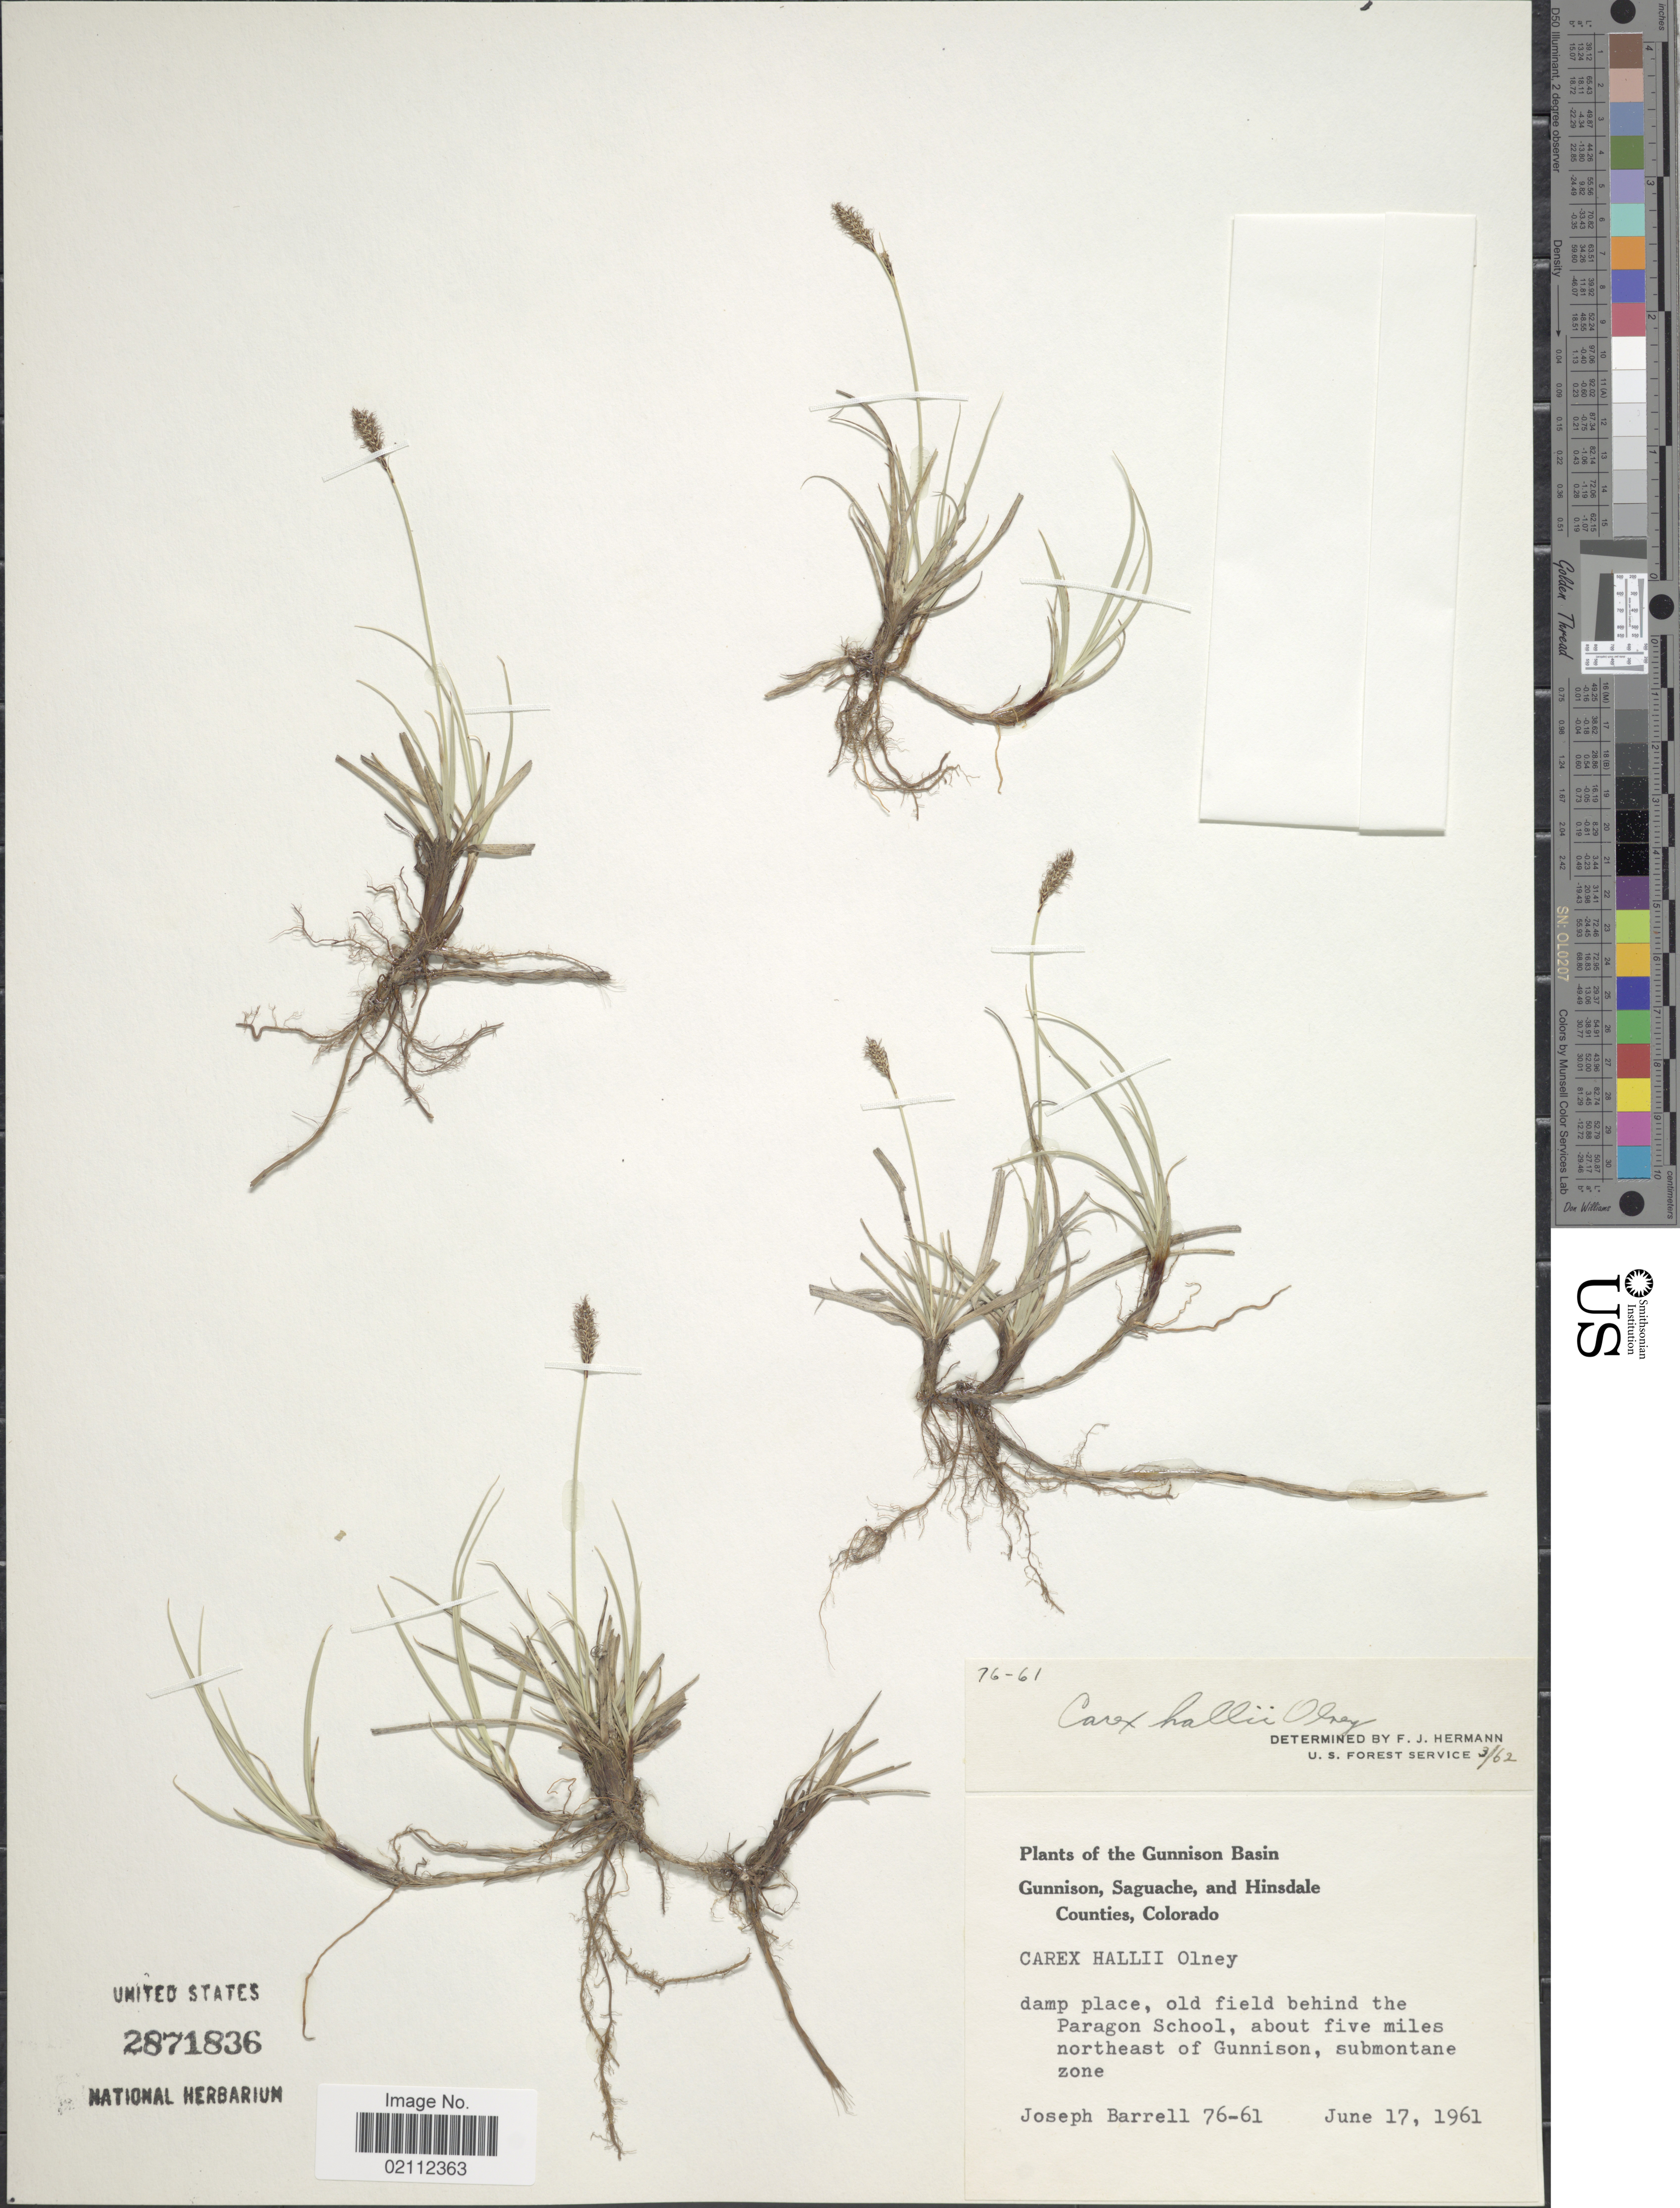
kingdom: Plantae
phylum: Tracheophyta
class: Liliopsida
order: Poales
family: Cyperaceae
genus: Carex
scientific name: Carex hallii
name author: Olney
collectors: J. Barrell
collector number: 76-61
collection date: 1961-06-17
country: United States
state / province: Colorado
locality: Gunnison Basin. behind the Paragon School, about five miles northeast of Gunnison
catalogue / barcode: US 2871836